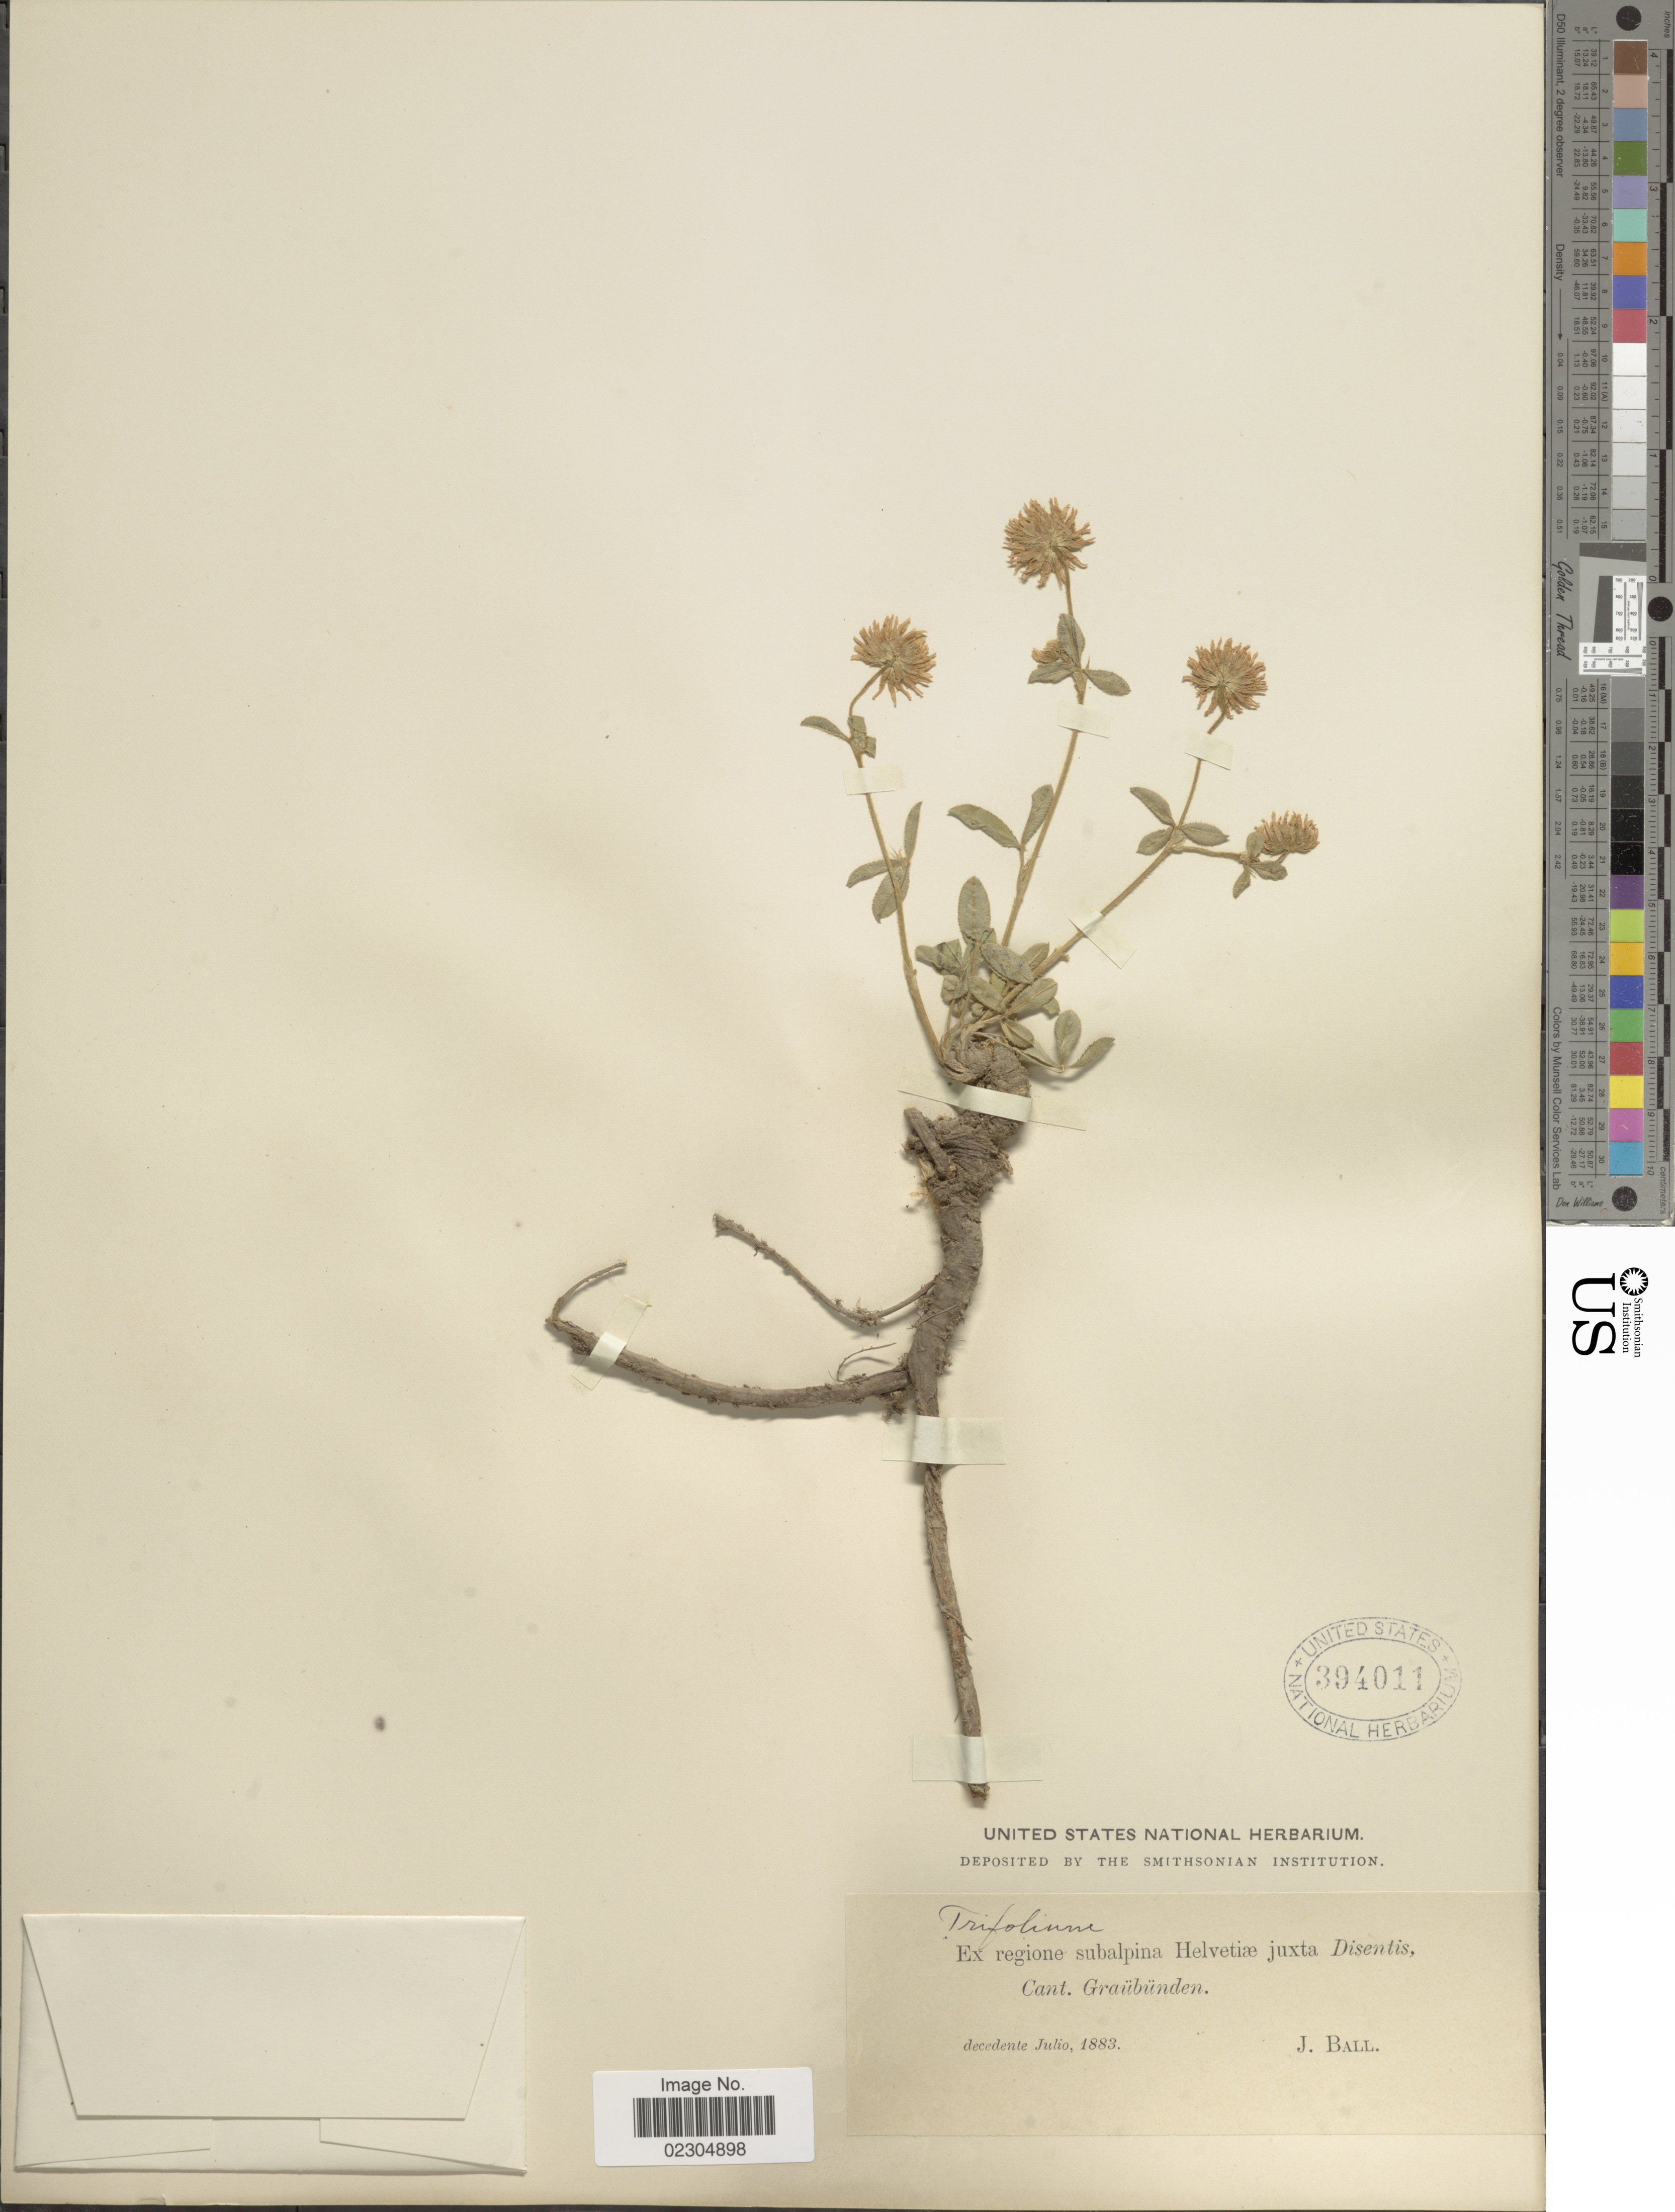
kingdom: Plantae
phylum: Tracheophyta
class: Magnoliopsida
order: Fabales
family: Fabaceae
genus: Trifolium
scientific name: Trifolium sp.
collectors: J. Ball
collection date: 1883-07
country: Switzerland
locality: Ex regione subalpina Helvaetiae juxta Disentis, Cant. Graubunden.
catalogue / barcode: US 394011